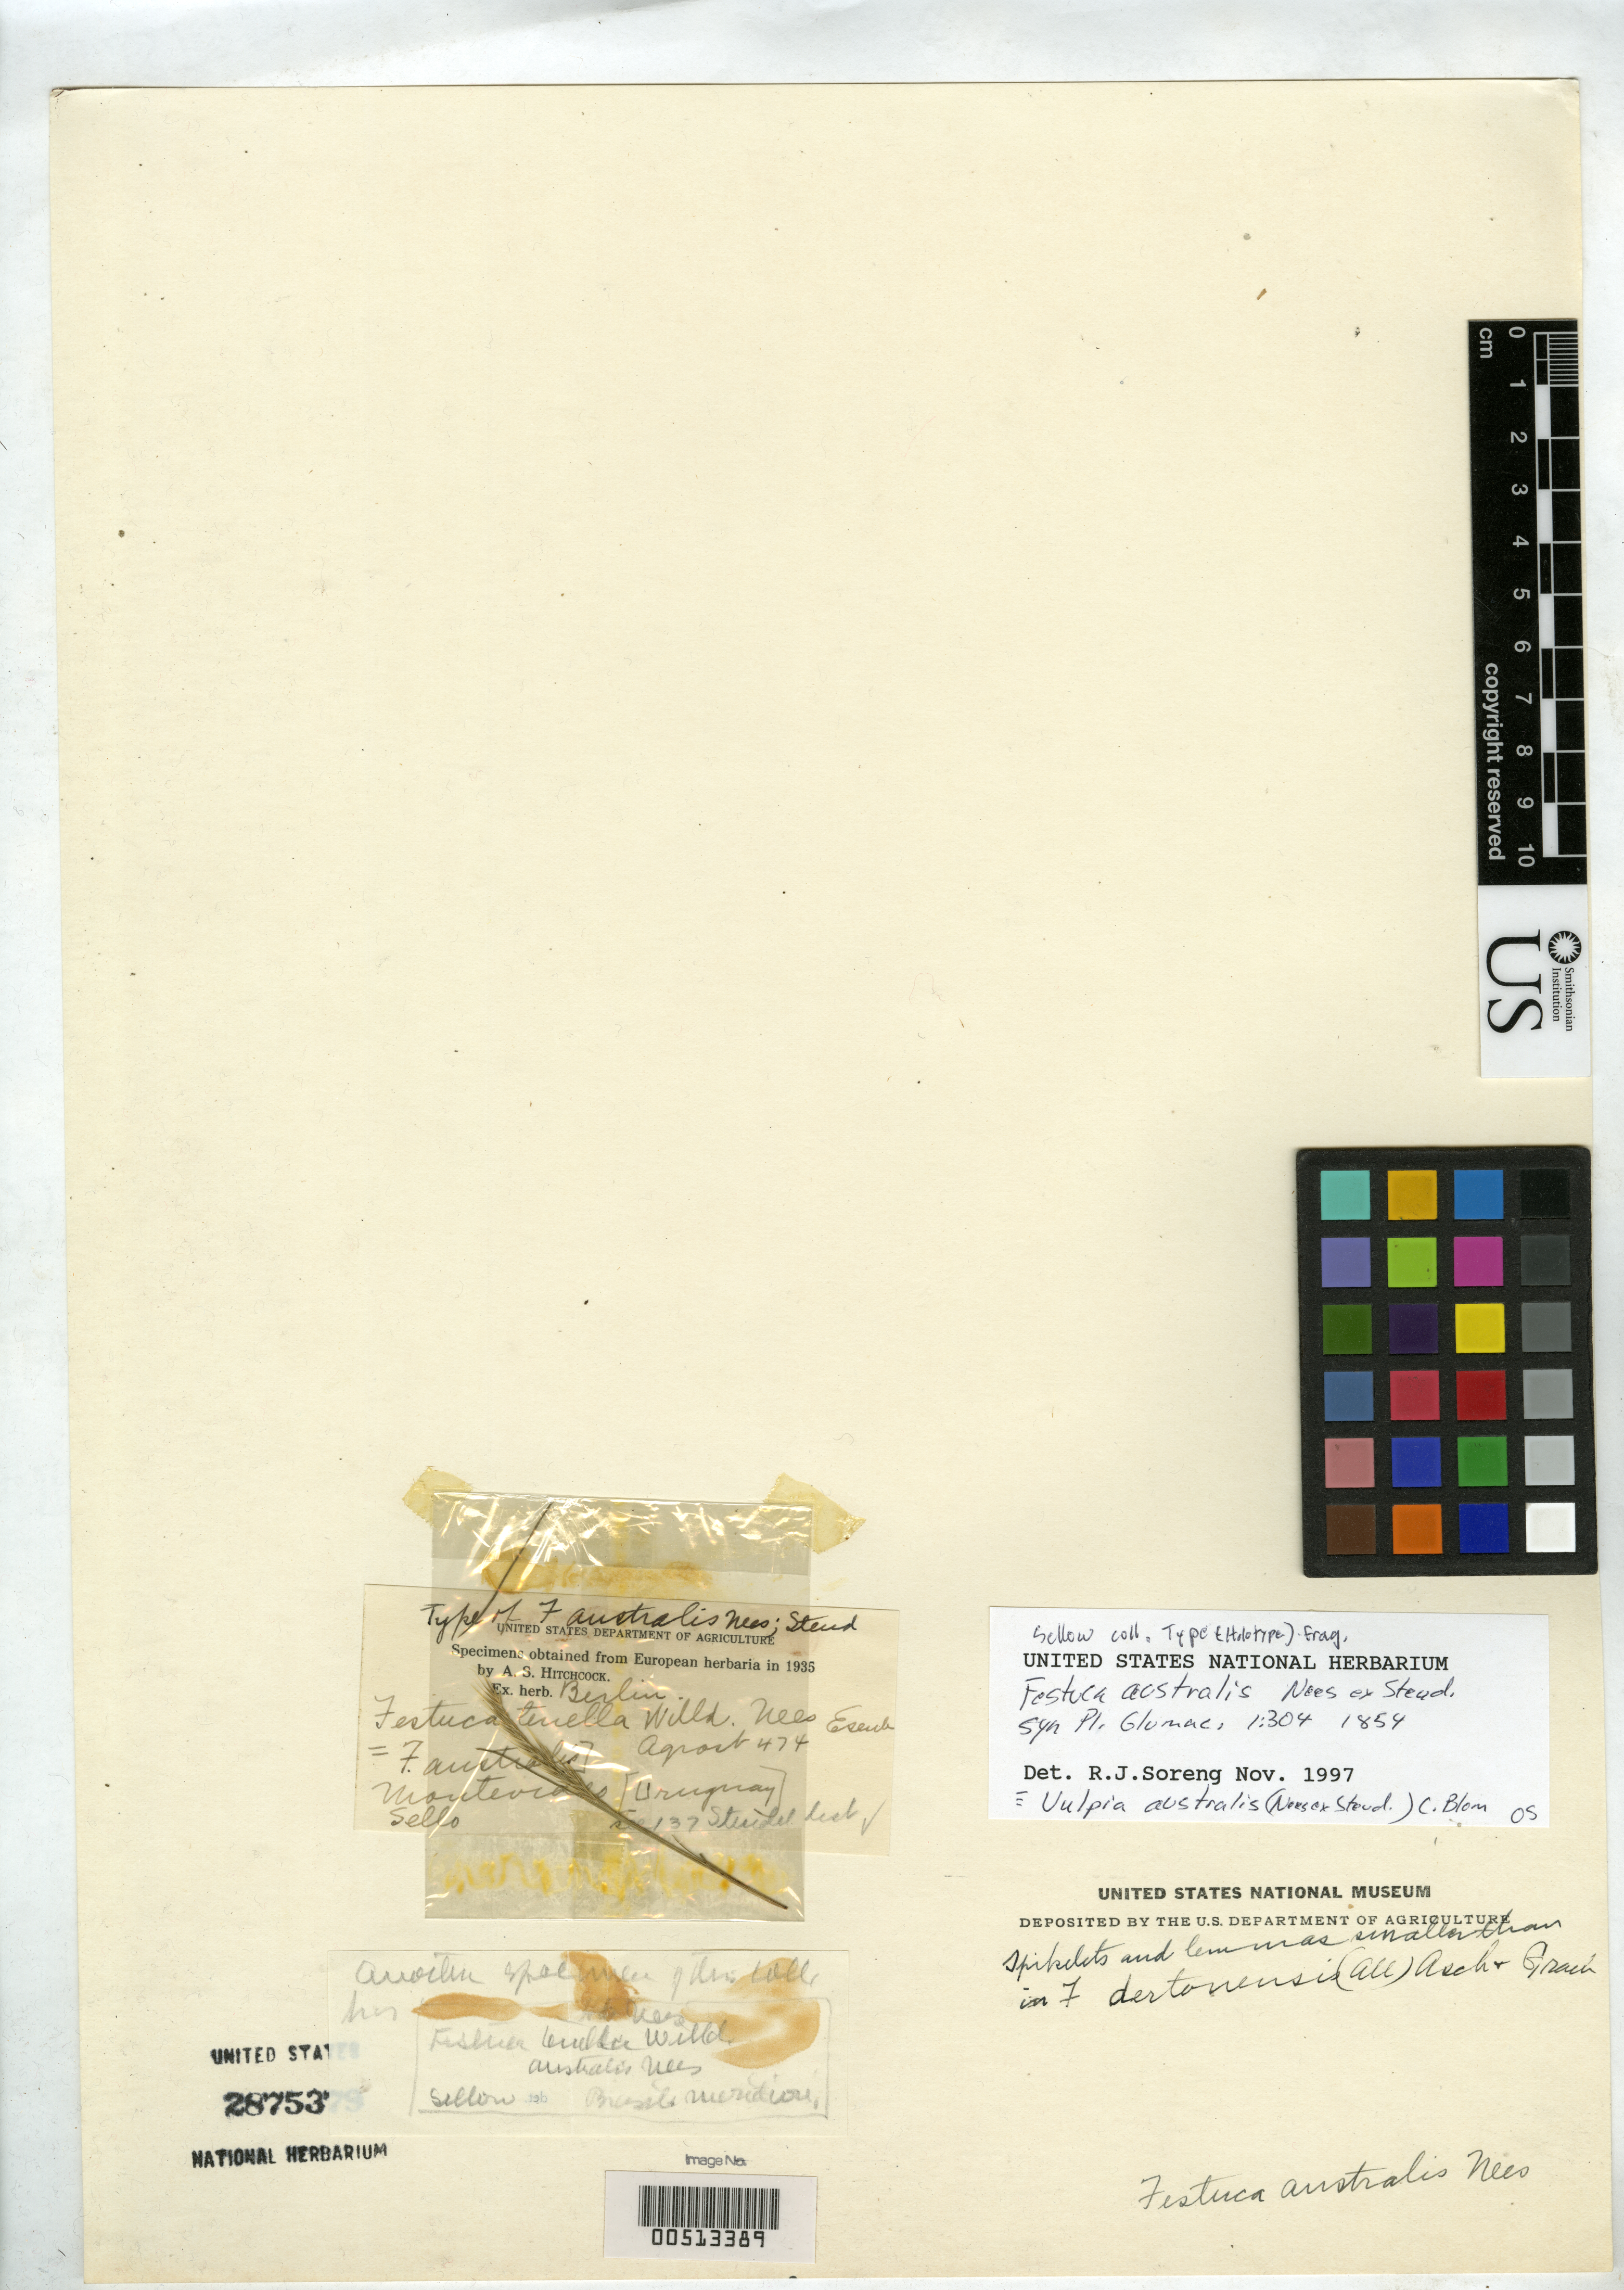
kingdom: Plantae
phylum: Tracheophyta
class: Liliopsida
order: Poales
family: Poaceae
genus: Festuca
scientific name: Festuca australis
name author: Nees ex Steud.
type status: Type Fragment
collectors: F. Sellow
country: Uruguay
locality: Montevideo.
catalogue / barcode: US 2875379